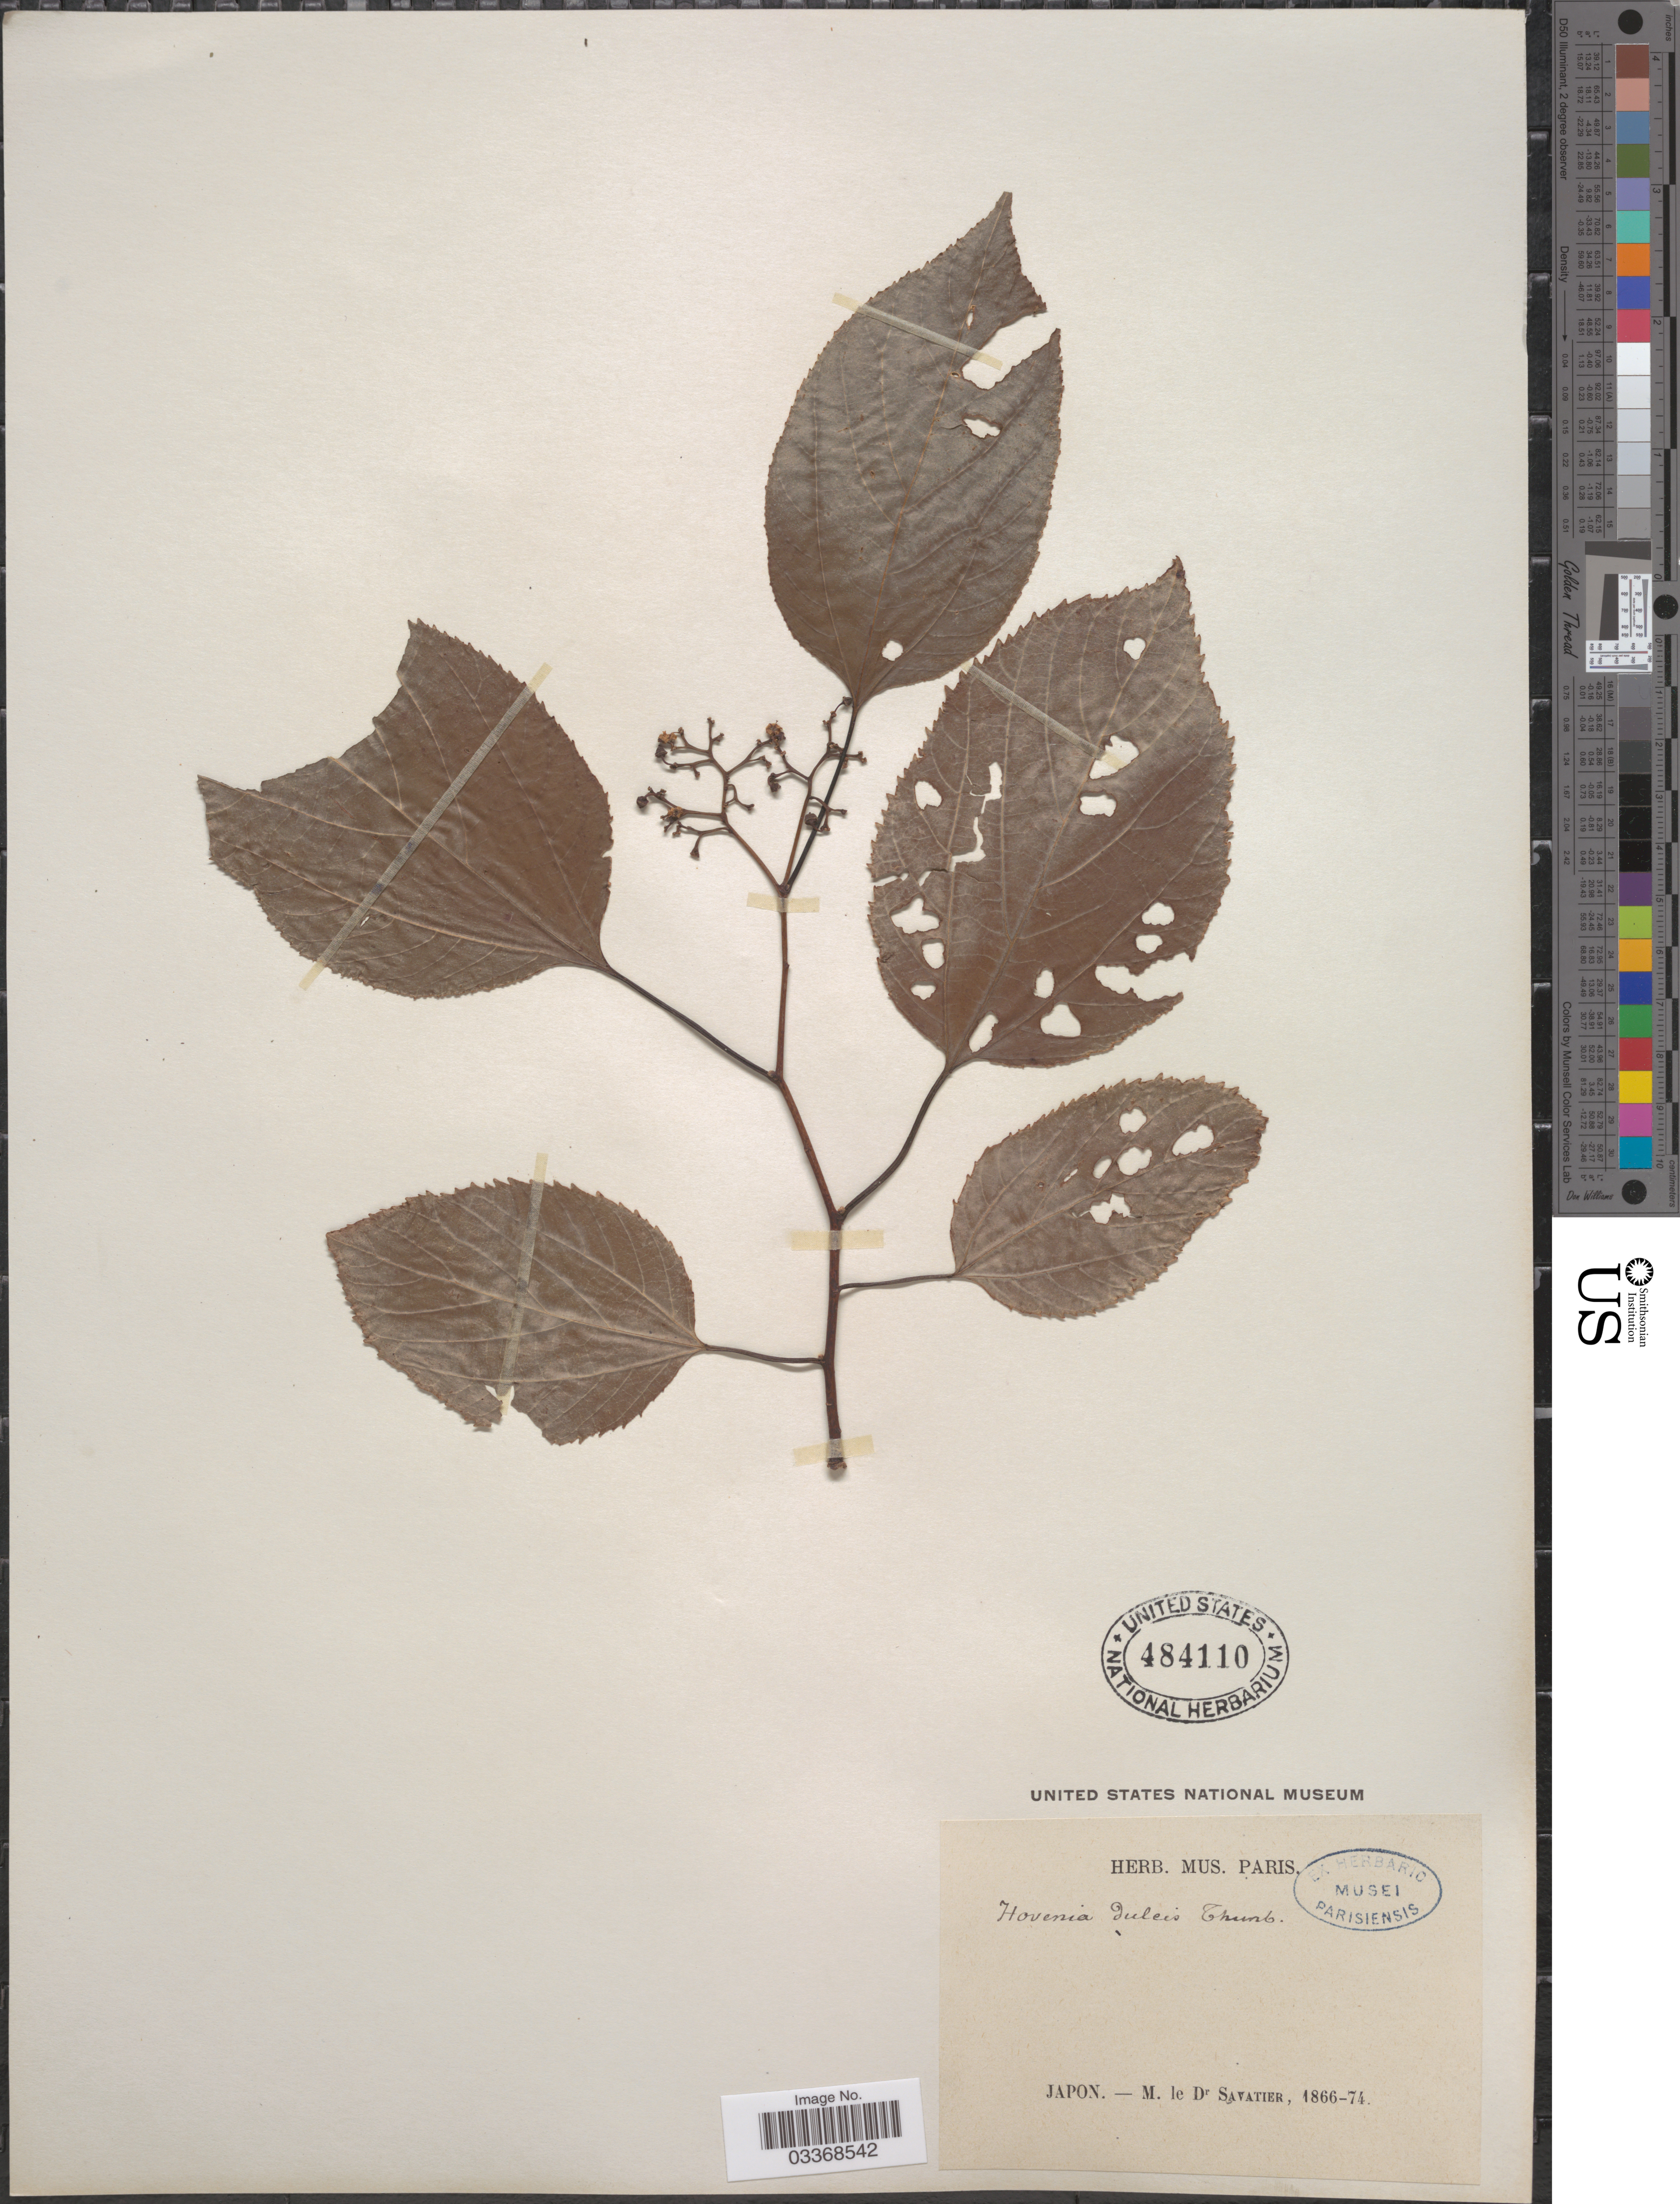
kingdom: Plantae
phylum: Tracheophyta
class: Magnoliopsida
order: Rosales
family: Rhamnaceae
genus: Hovenia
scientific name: Hovenia dulcis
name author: Thunb.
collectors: M. Savatier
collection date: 1866/1874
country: Japan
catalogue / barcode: US 484110